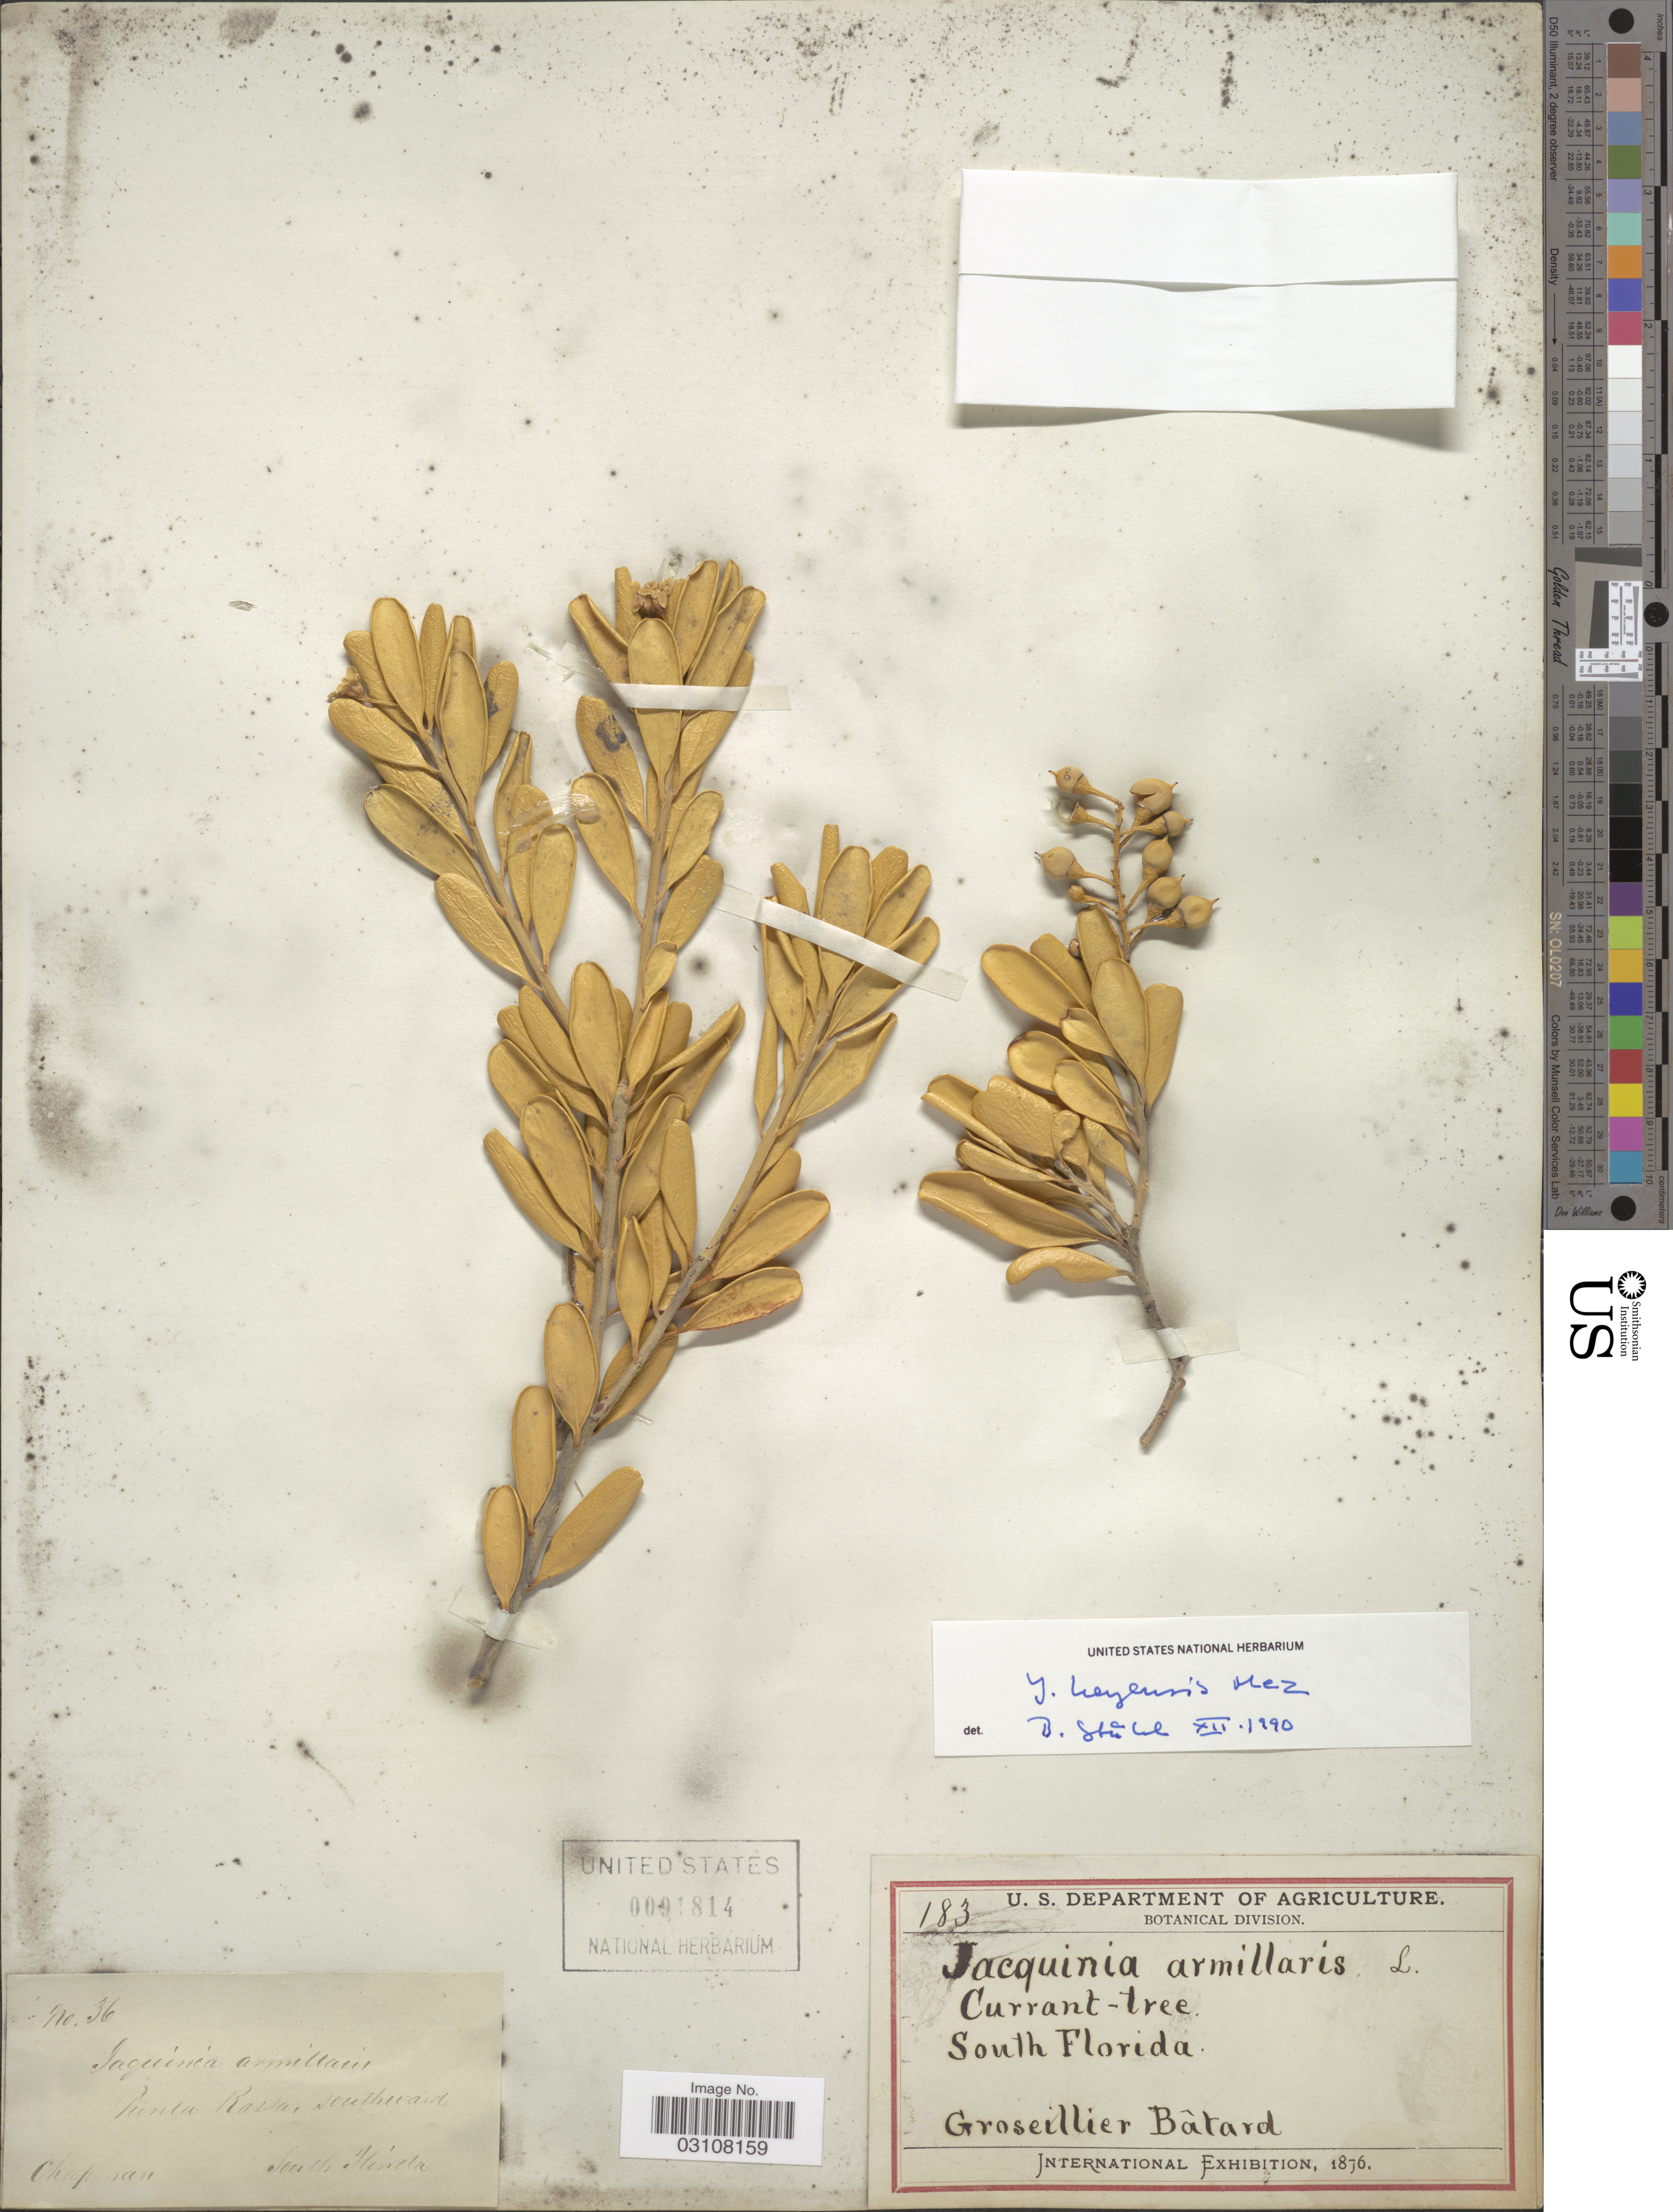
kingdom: Plantae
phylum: Tracheophyta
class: Magnoliopsida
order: Ericales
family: Primulaceae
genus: Jacquinia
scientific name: Jacquinia keyensis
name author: Mez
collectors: A. Chapman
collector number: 36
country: United States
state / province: Florida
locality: South Florida. Punta Rassa southward.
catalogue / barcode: US 91814